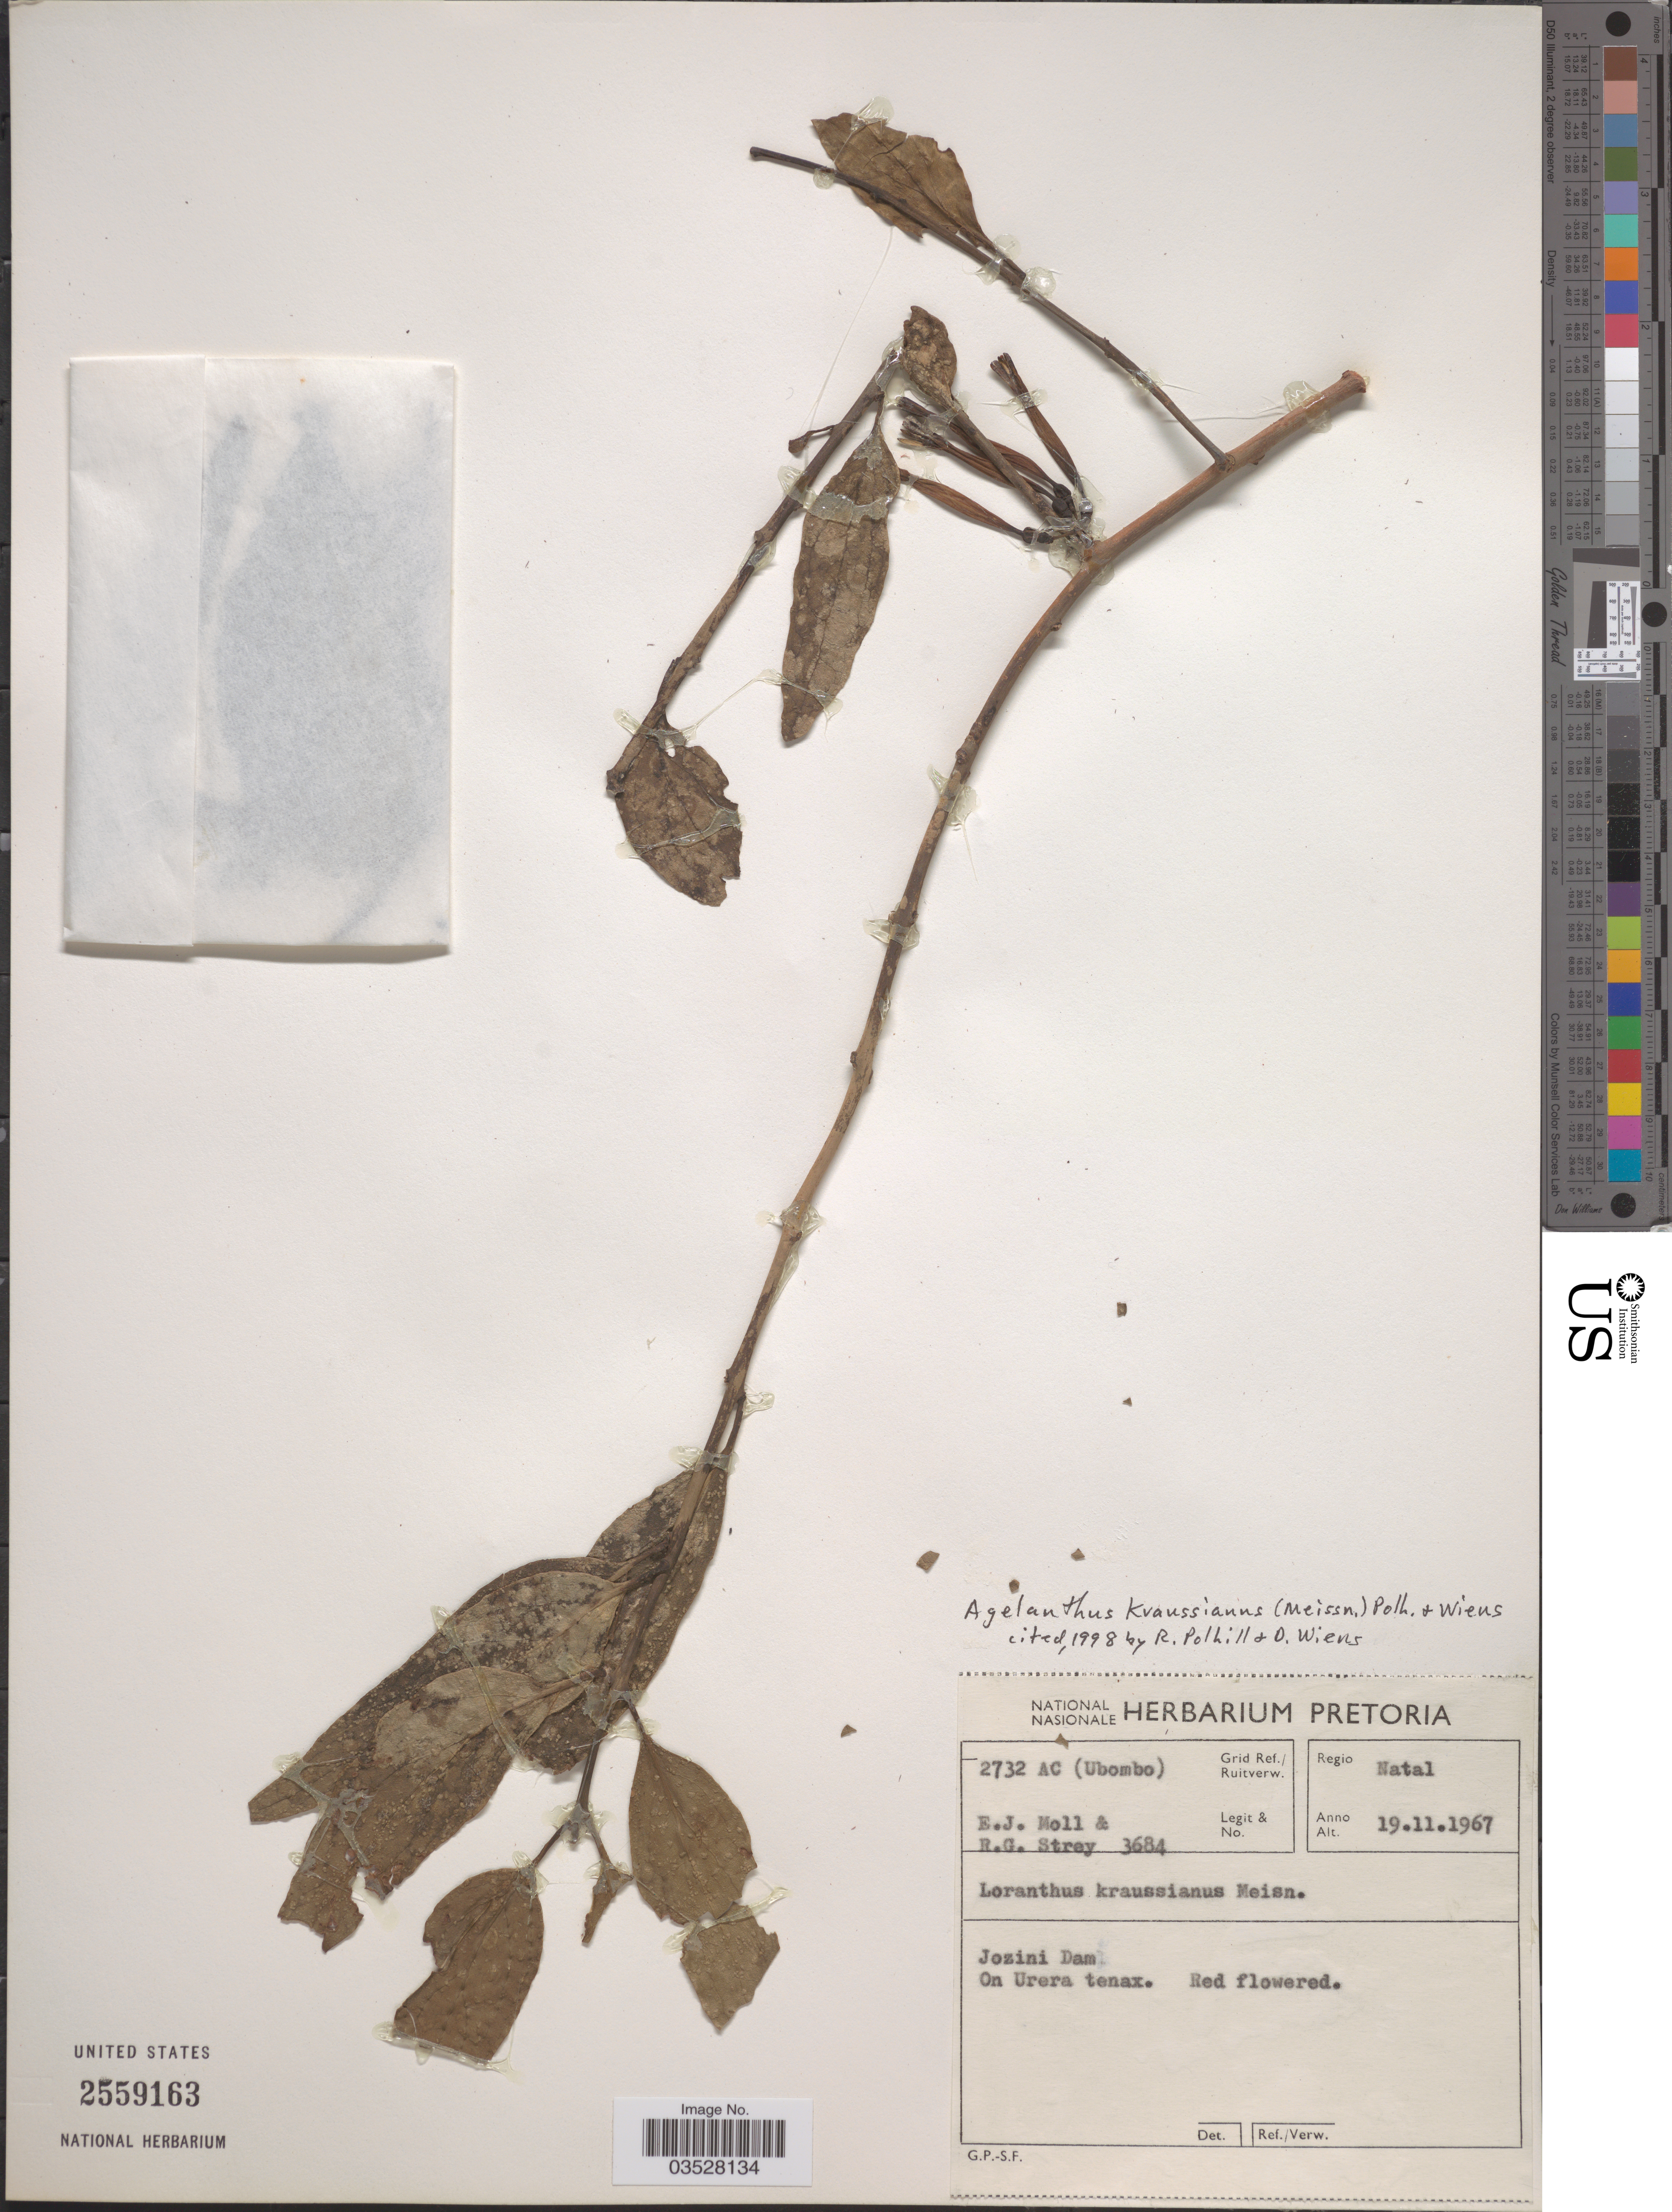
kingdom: Plantae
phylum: Tracheophyta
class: Magnoliopsida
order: Santalales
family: Loranthaceae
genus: Agelanthus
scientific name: Agelanthus kraussianus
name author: (Meisn.) Polhill & Wiens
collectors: E. J. Moll & R. G. Strey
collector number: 3684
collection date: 1967-11-19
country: South Africa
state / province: KwaZulu-Natal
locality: Grid ref./ Ruitverw. 2732 AC (Ubombo). Regio Natal. Jozini Dam.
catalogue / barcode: US 2559163